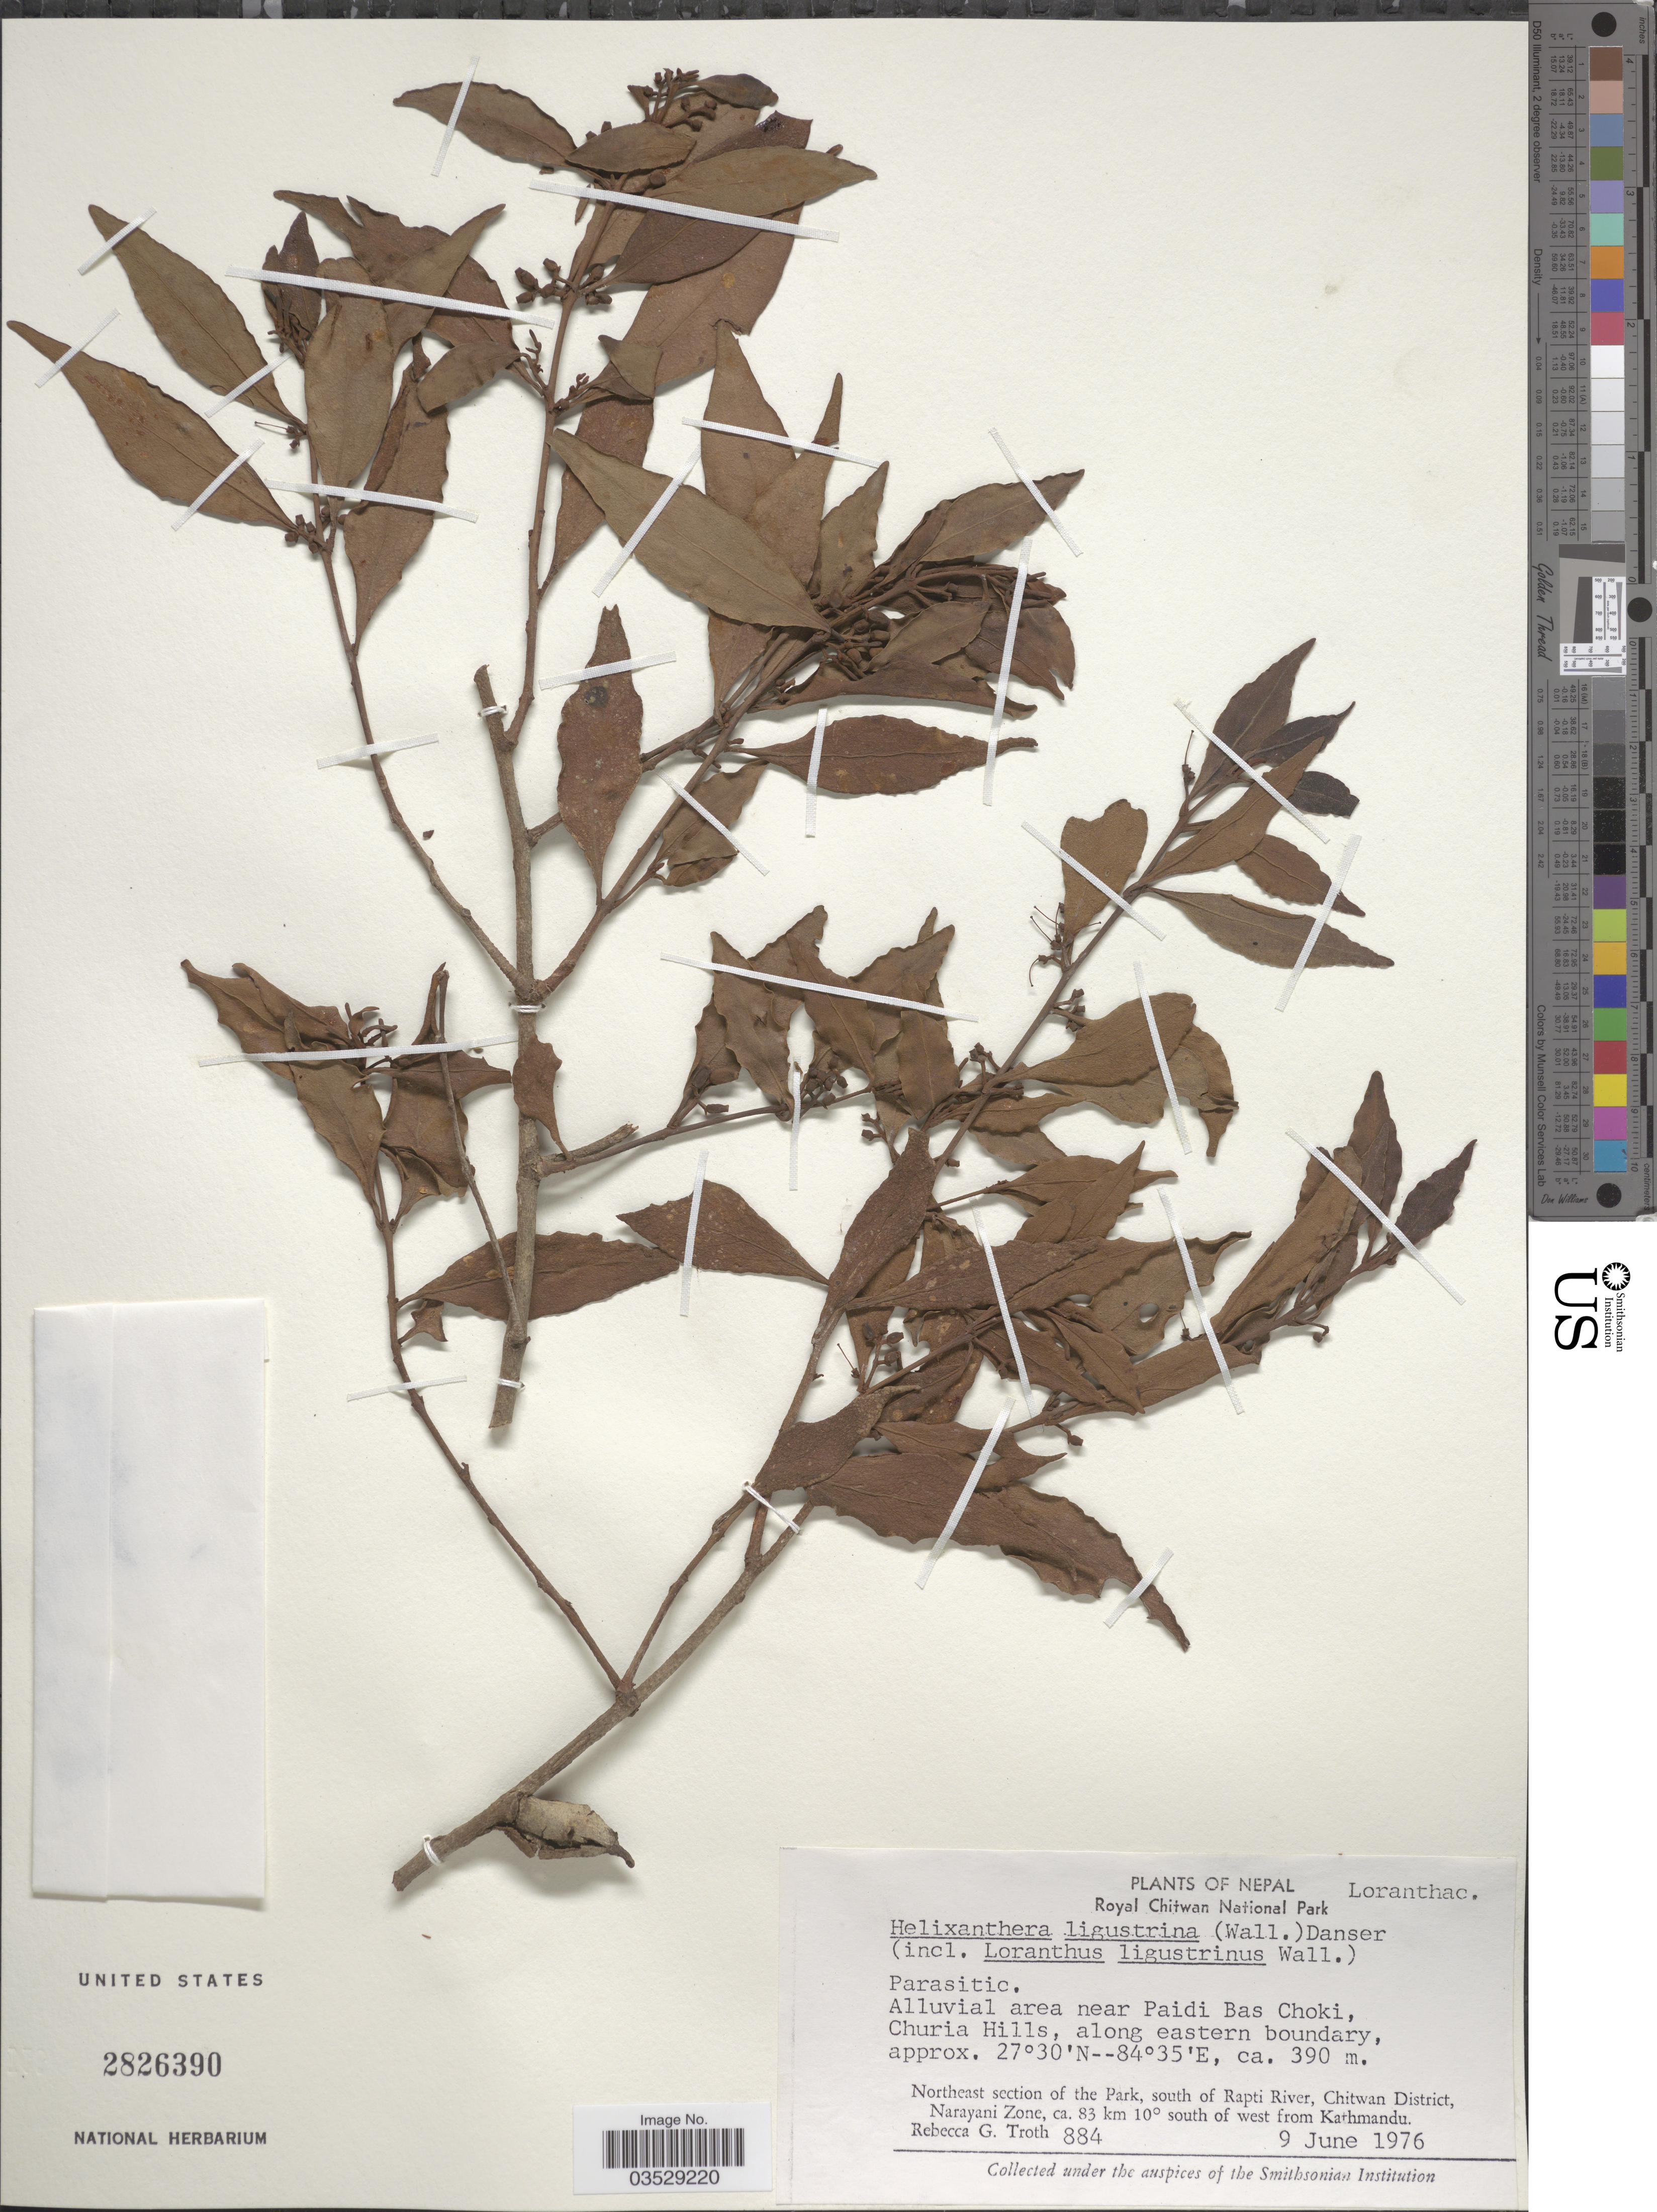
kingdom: Plantae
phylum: Tracheophyta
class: Magnoliopsida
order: Santalales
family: Loranthaceae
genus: Helixanthera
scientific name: Helixanthera ligustrina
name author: (Wall.) Danser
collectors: R. Troth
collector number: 884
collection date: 1976-06-09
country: Nepal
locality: Royal Chitwan National Park. near Paidi Bas Choki, Churia Hills, along eastern boundary. Northeast section of the Park, south of Rapti River, Chitwan District, Narayani Zone, ca. 83 km 10° south of west from Kathmandu.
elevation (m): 390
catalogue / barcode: US 2826390